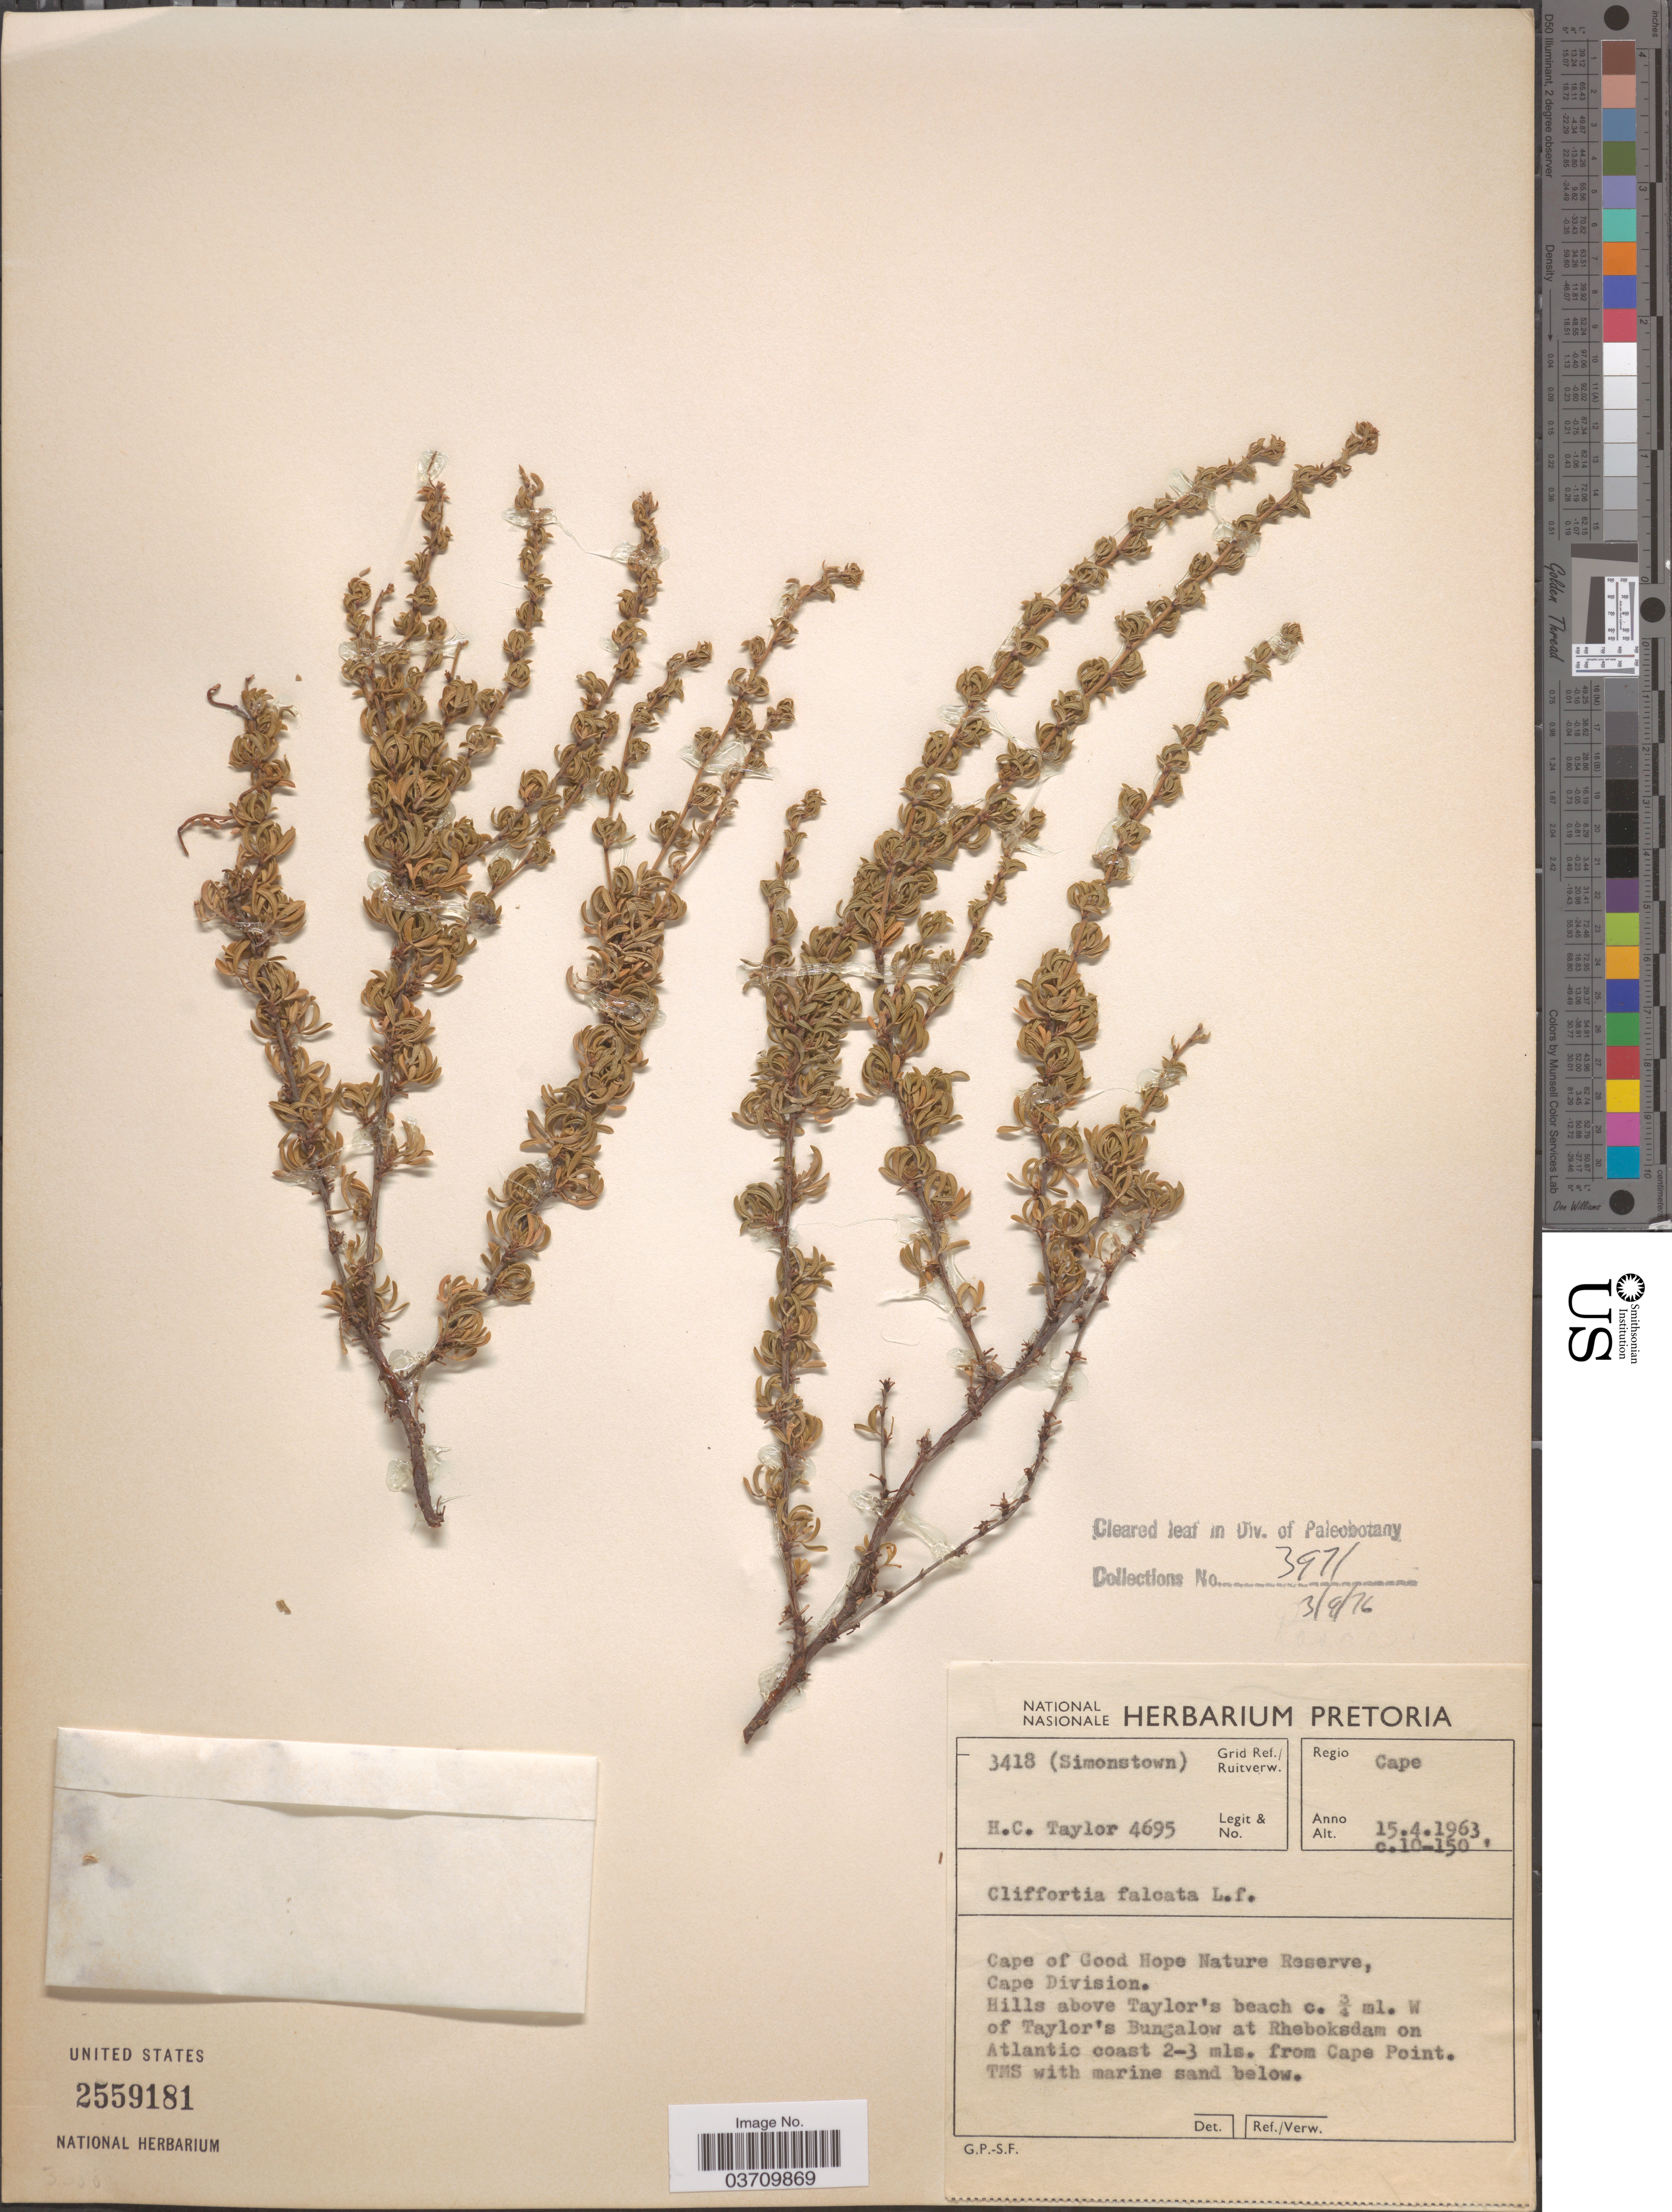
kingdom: Plantae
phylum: Tracheophyta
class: Magnoliopsida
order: Rosales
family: Rosaceae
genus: Cliffortia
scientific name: Cliffortia falcata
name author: L. f.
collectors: H. Taylor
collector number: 4695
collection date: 1963-04-15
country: South Africa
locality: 3418 (Simonstown) Grid Ref./ Ruitverw. Regio Cape. Cape of Good Hope Nature Reserve, Cape Division. Hills above Taylor's beach c. 3/4 mi. W of Taylor's Bungalow at Rheboksdam on Atlantic coast 2-3 mls. from Cape Point.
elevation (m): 3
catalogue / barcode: US 2559181